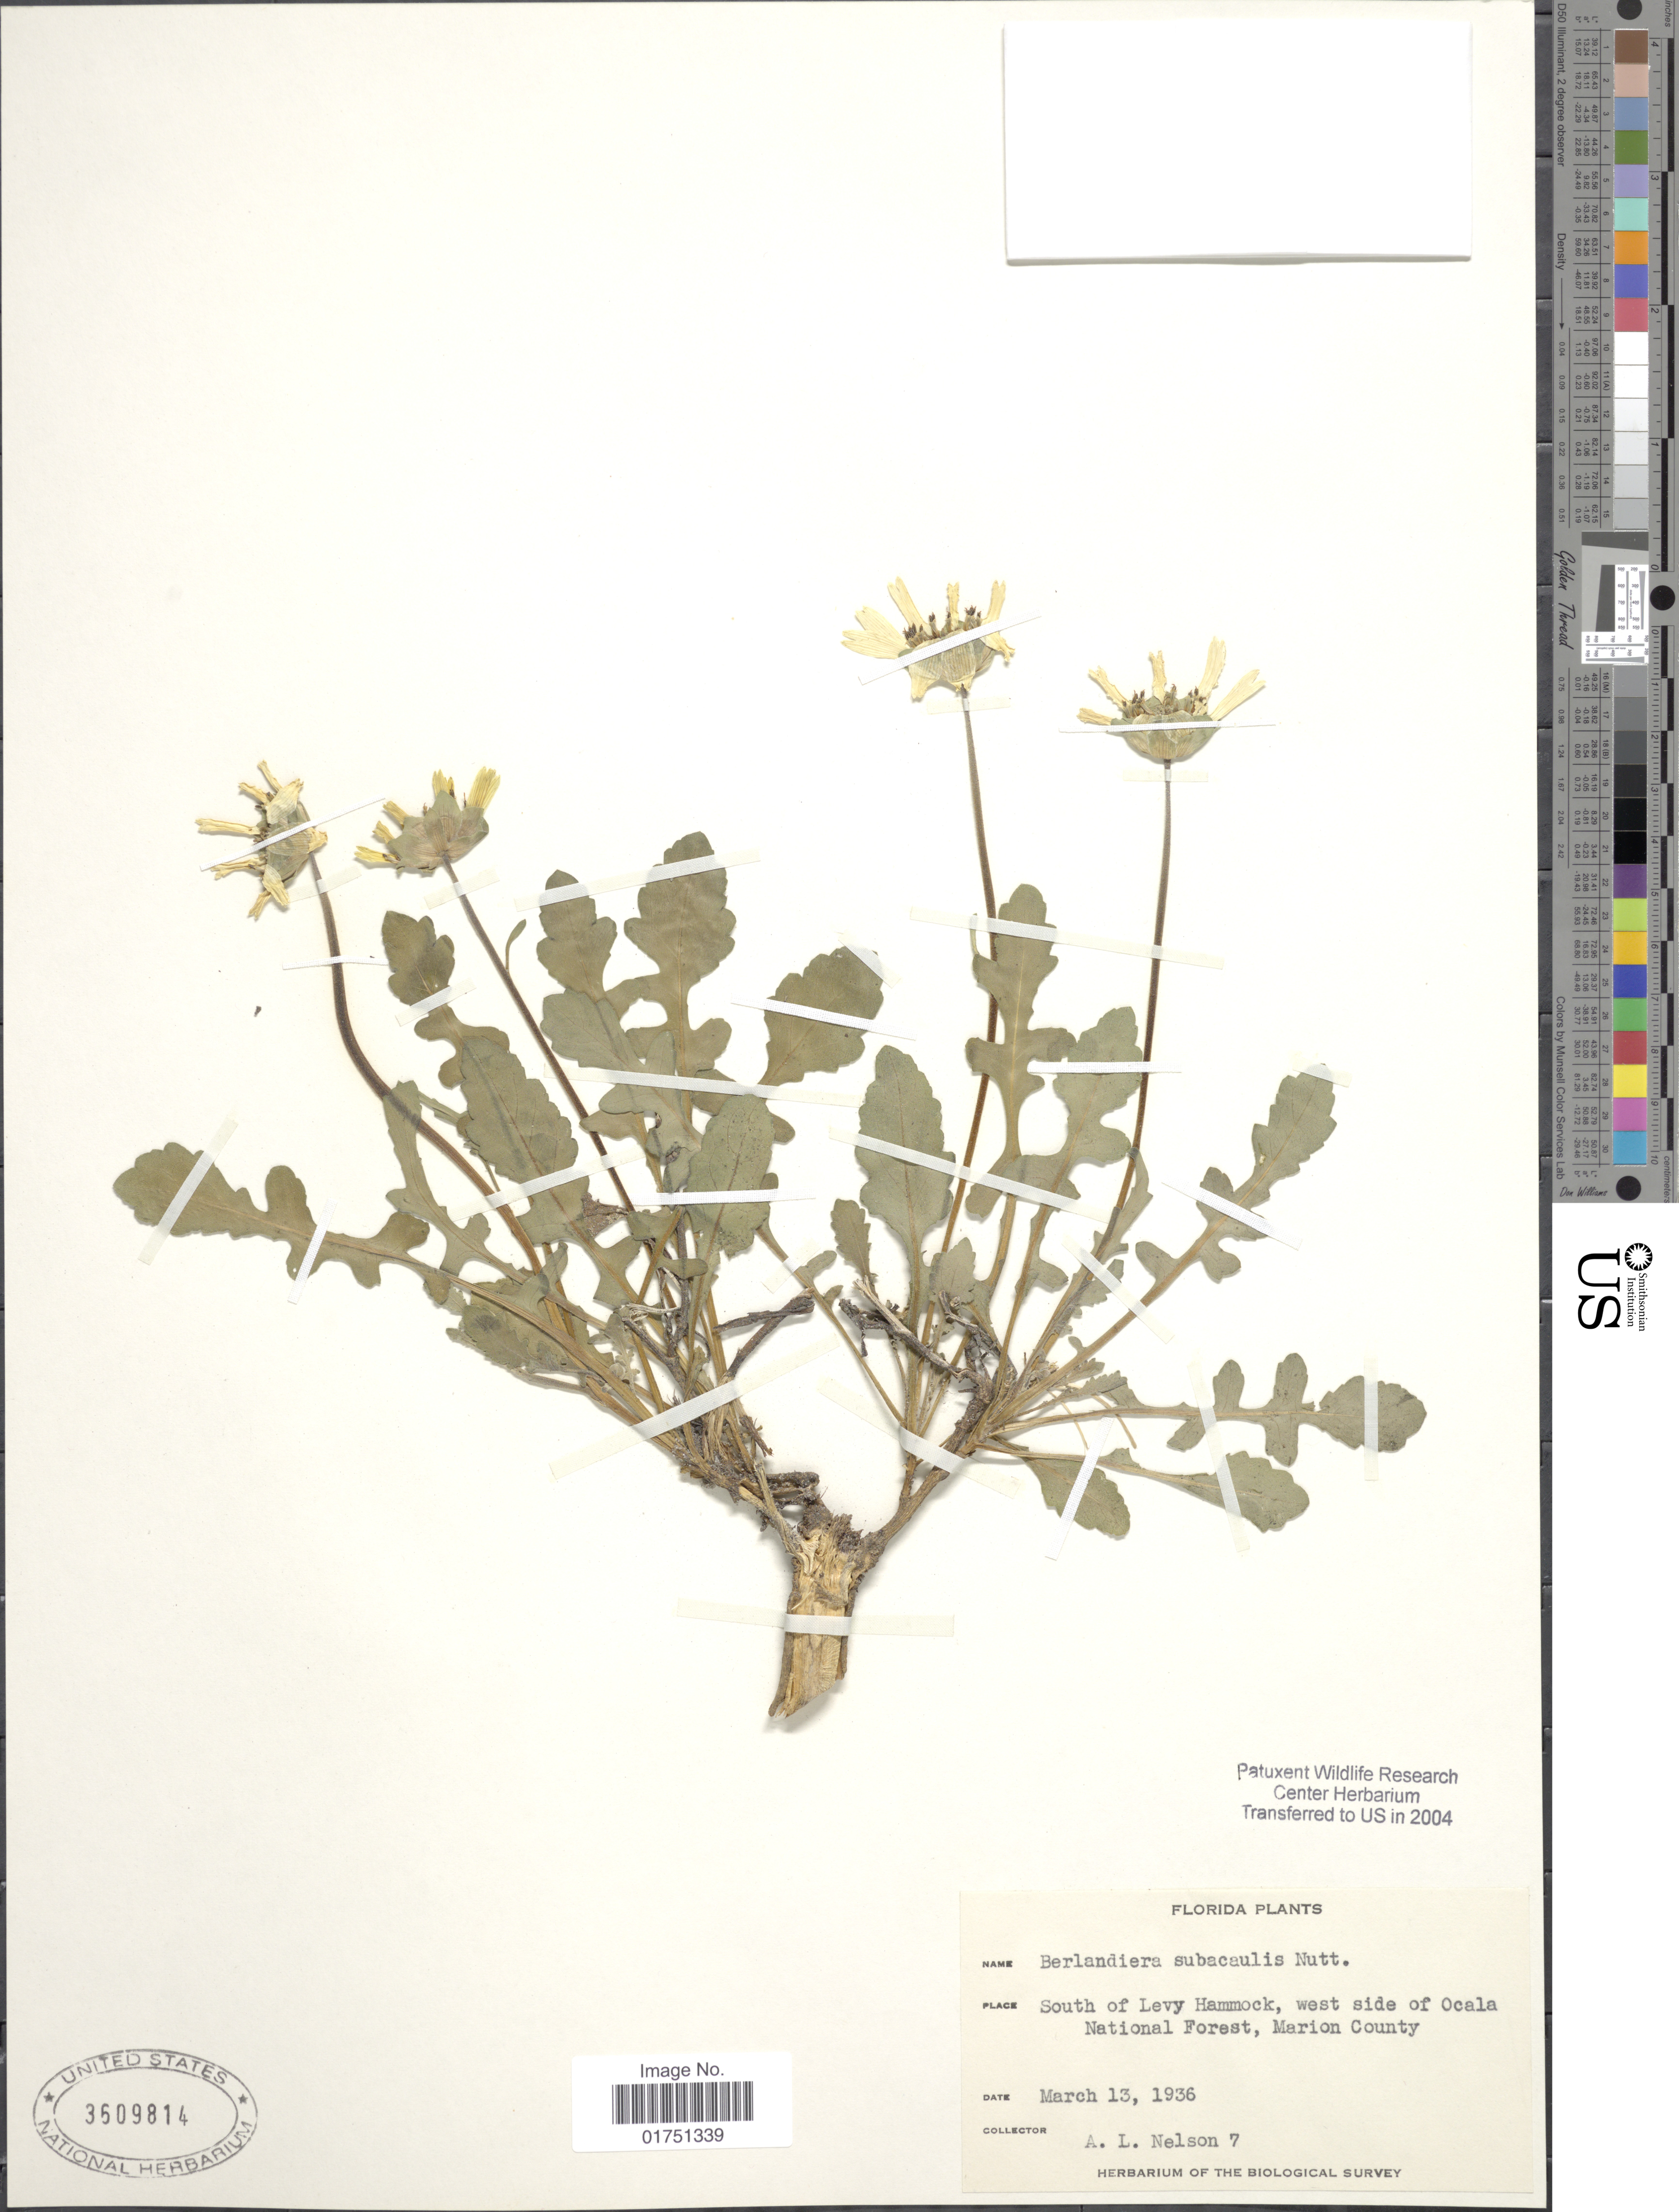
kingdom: Plantae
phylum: Tracheophyta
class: Magnoliopsida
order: Asterales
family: Asteraceae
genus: Berlandiera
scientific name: Berlandiera subacaulis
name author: Nutt.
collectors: A. L. Nelson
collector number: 7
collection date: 1936-03-13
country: United States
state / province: Florida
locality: South of Levy hammock, west side of Ocala National Forest, Marion County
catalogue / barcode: US 3609814